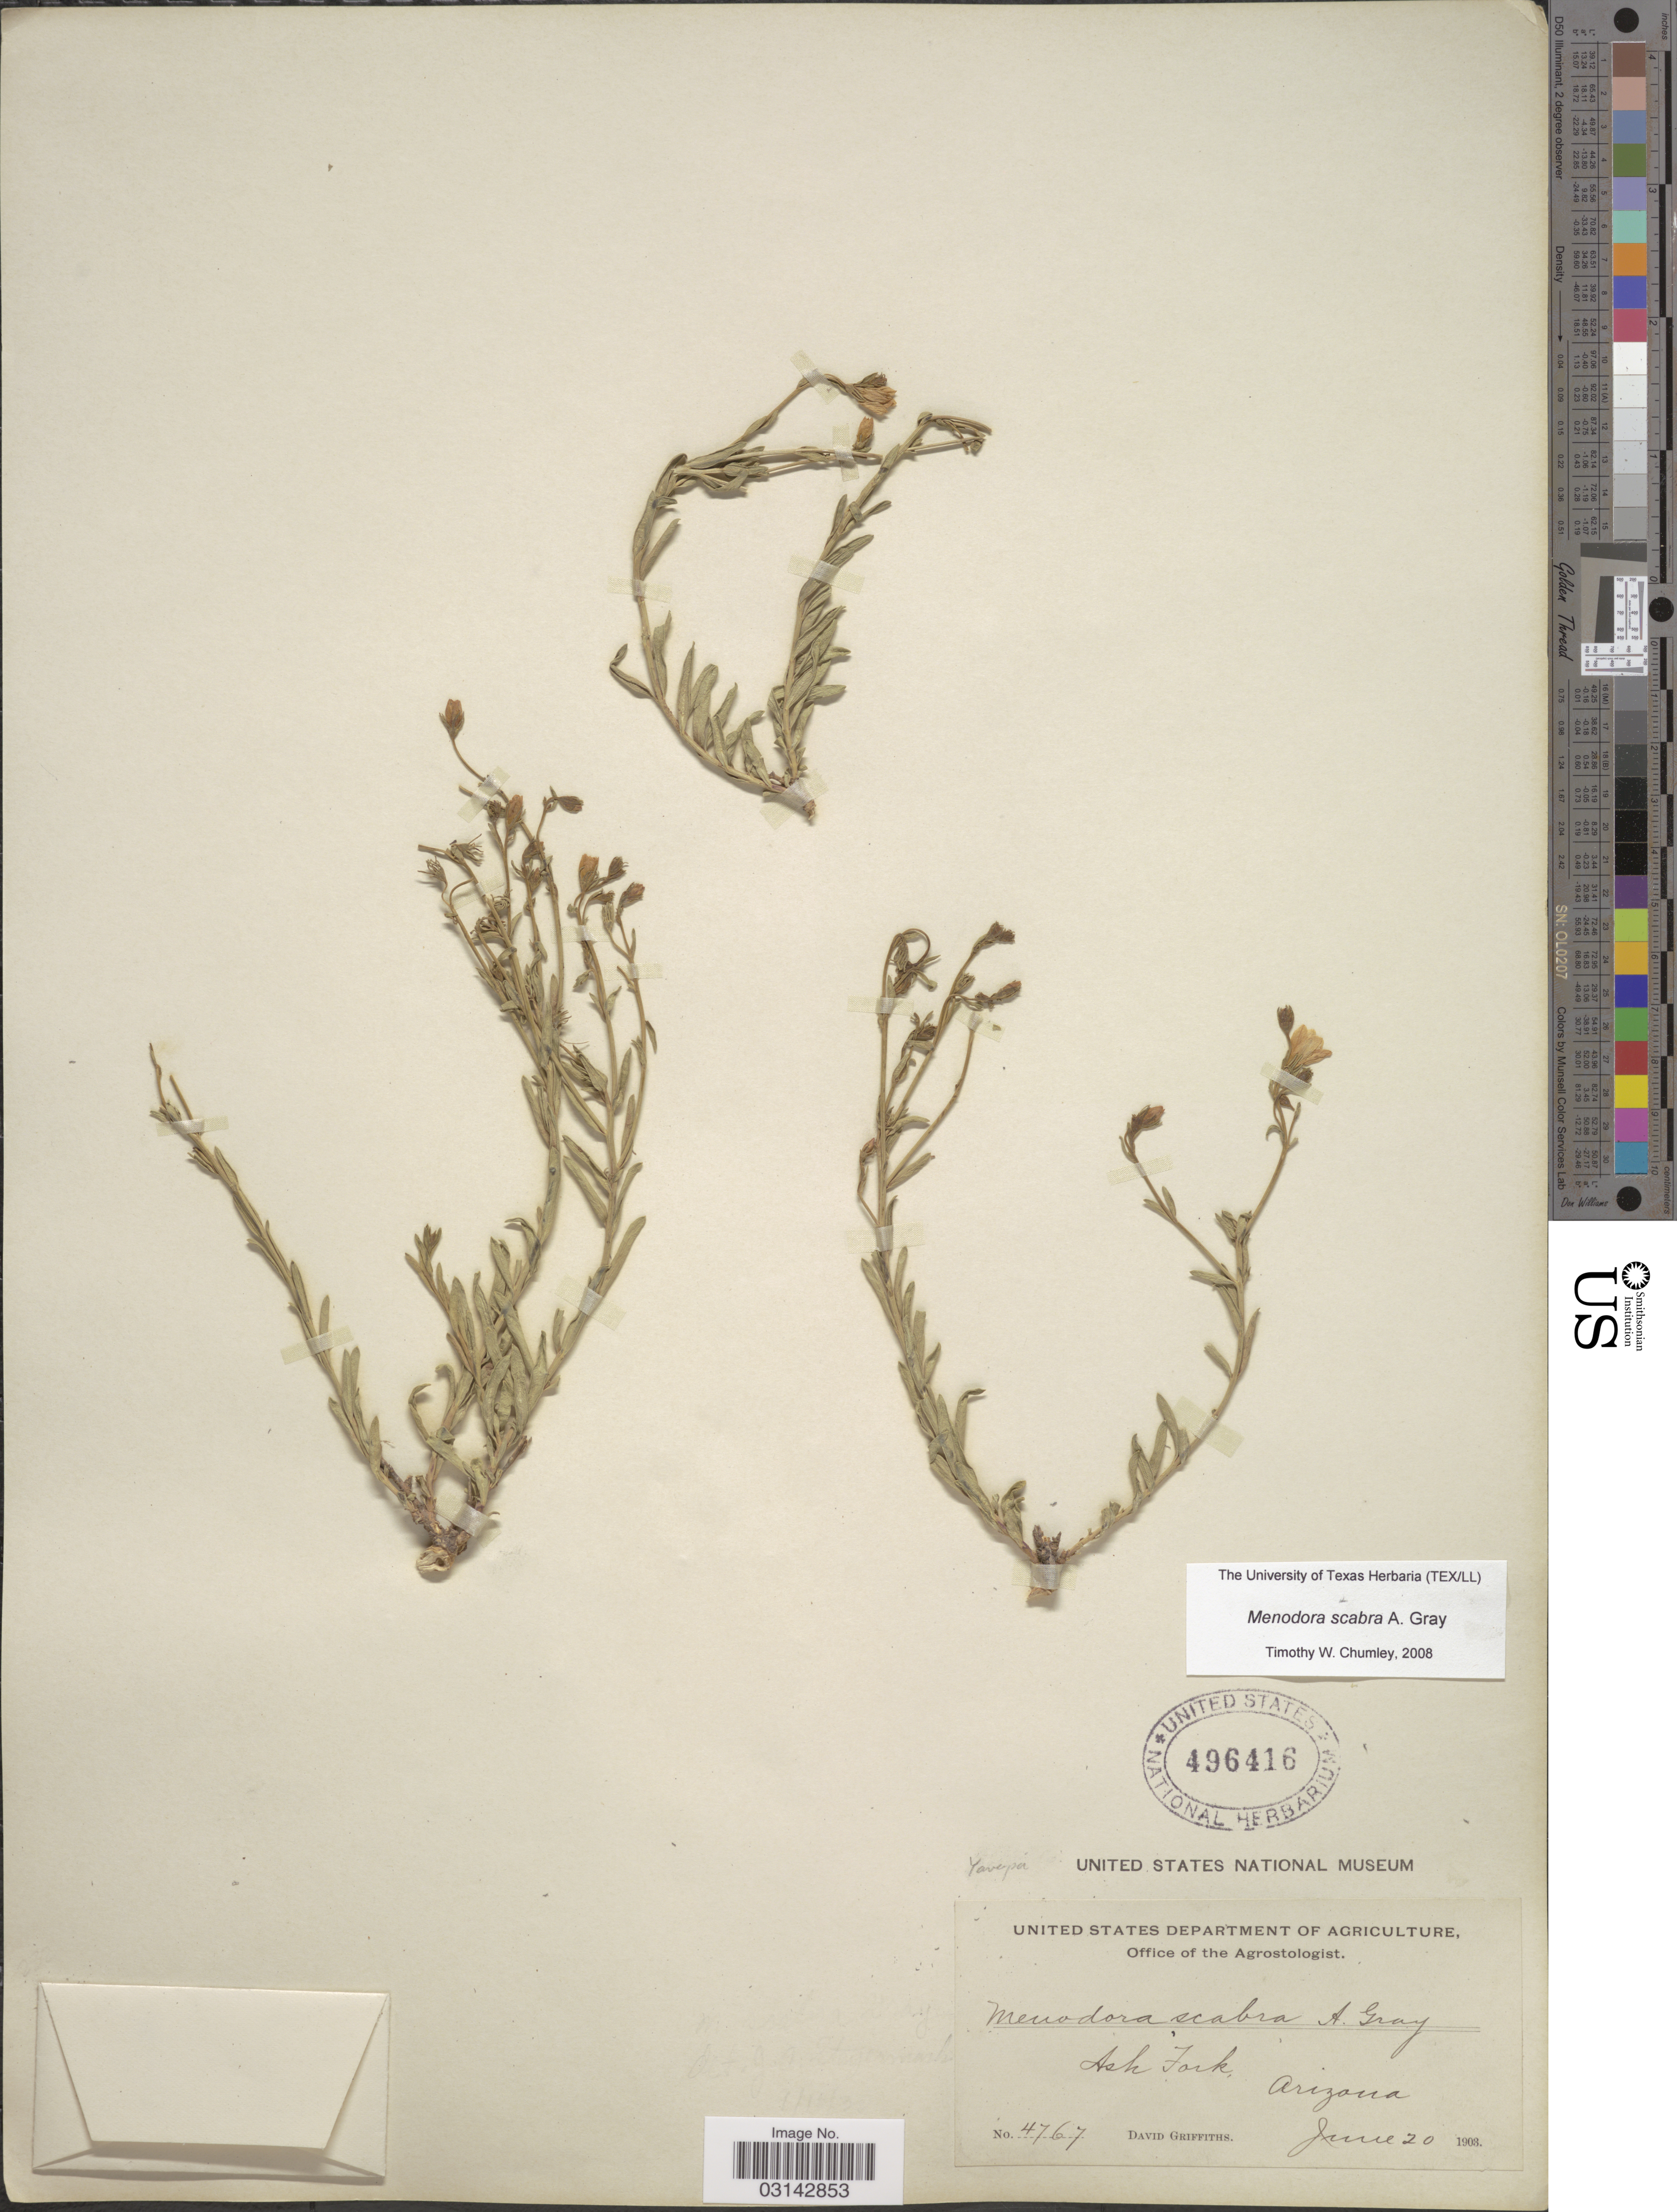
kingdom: Plantae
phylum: Tracheophyta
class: Magnoliopsida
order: Lamiales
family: Oleaceae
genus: Menodora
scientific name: Menodora scabra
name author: A. Gray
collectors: D. Griffiths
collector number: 4767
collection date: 1903-06-20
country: United States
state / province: Arizona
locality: Ash Fork.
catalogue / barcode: US 496416